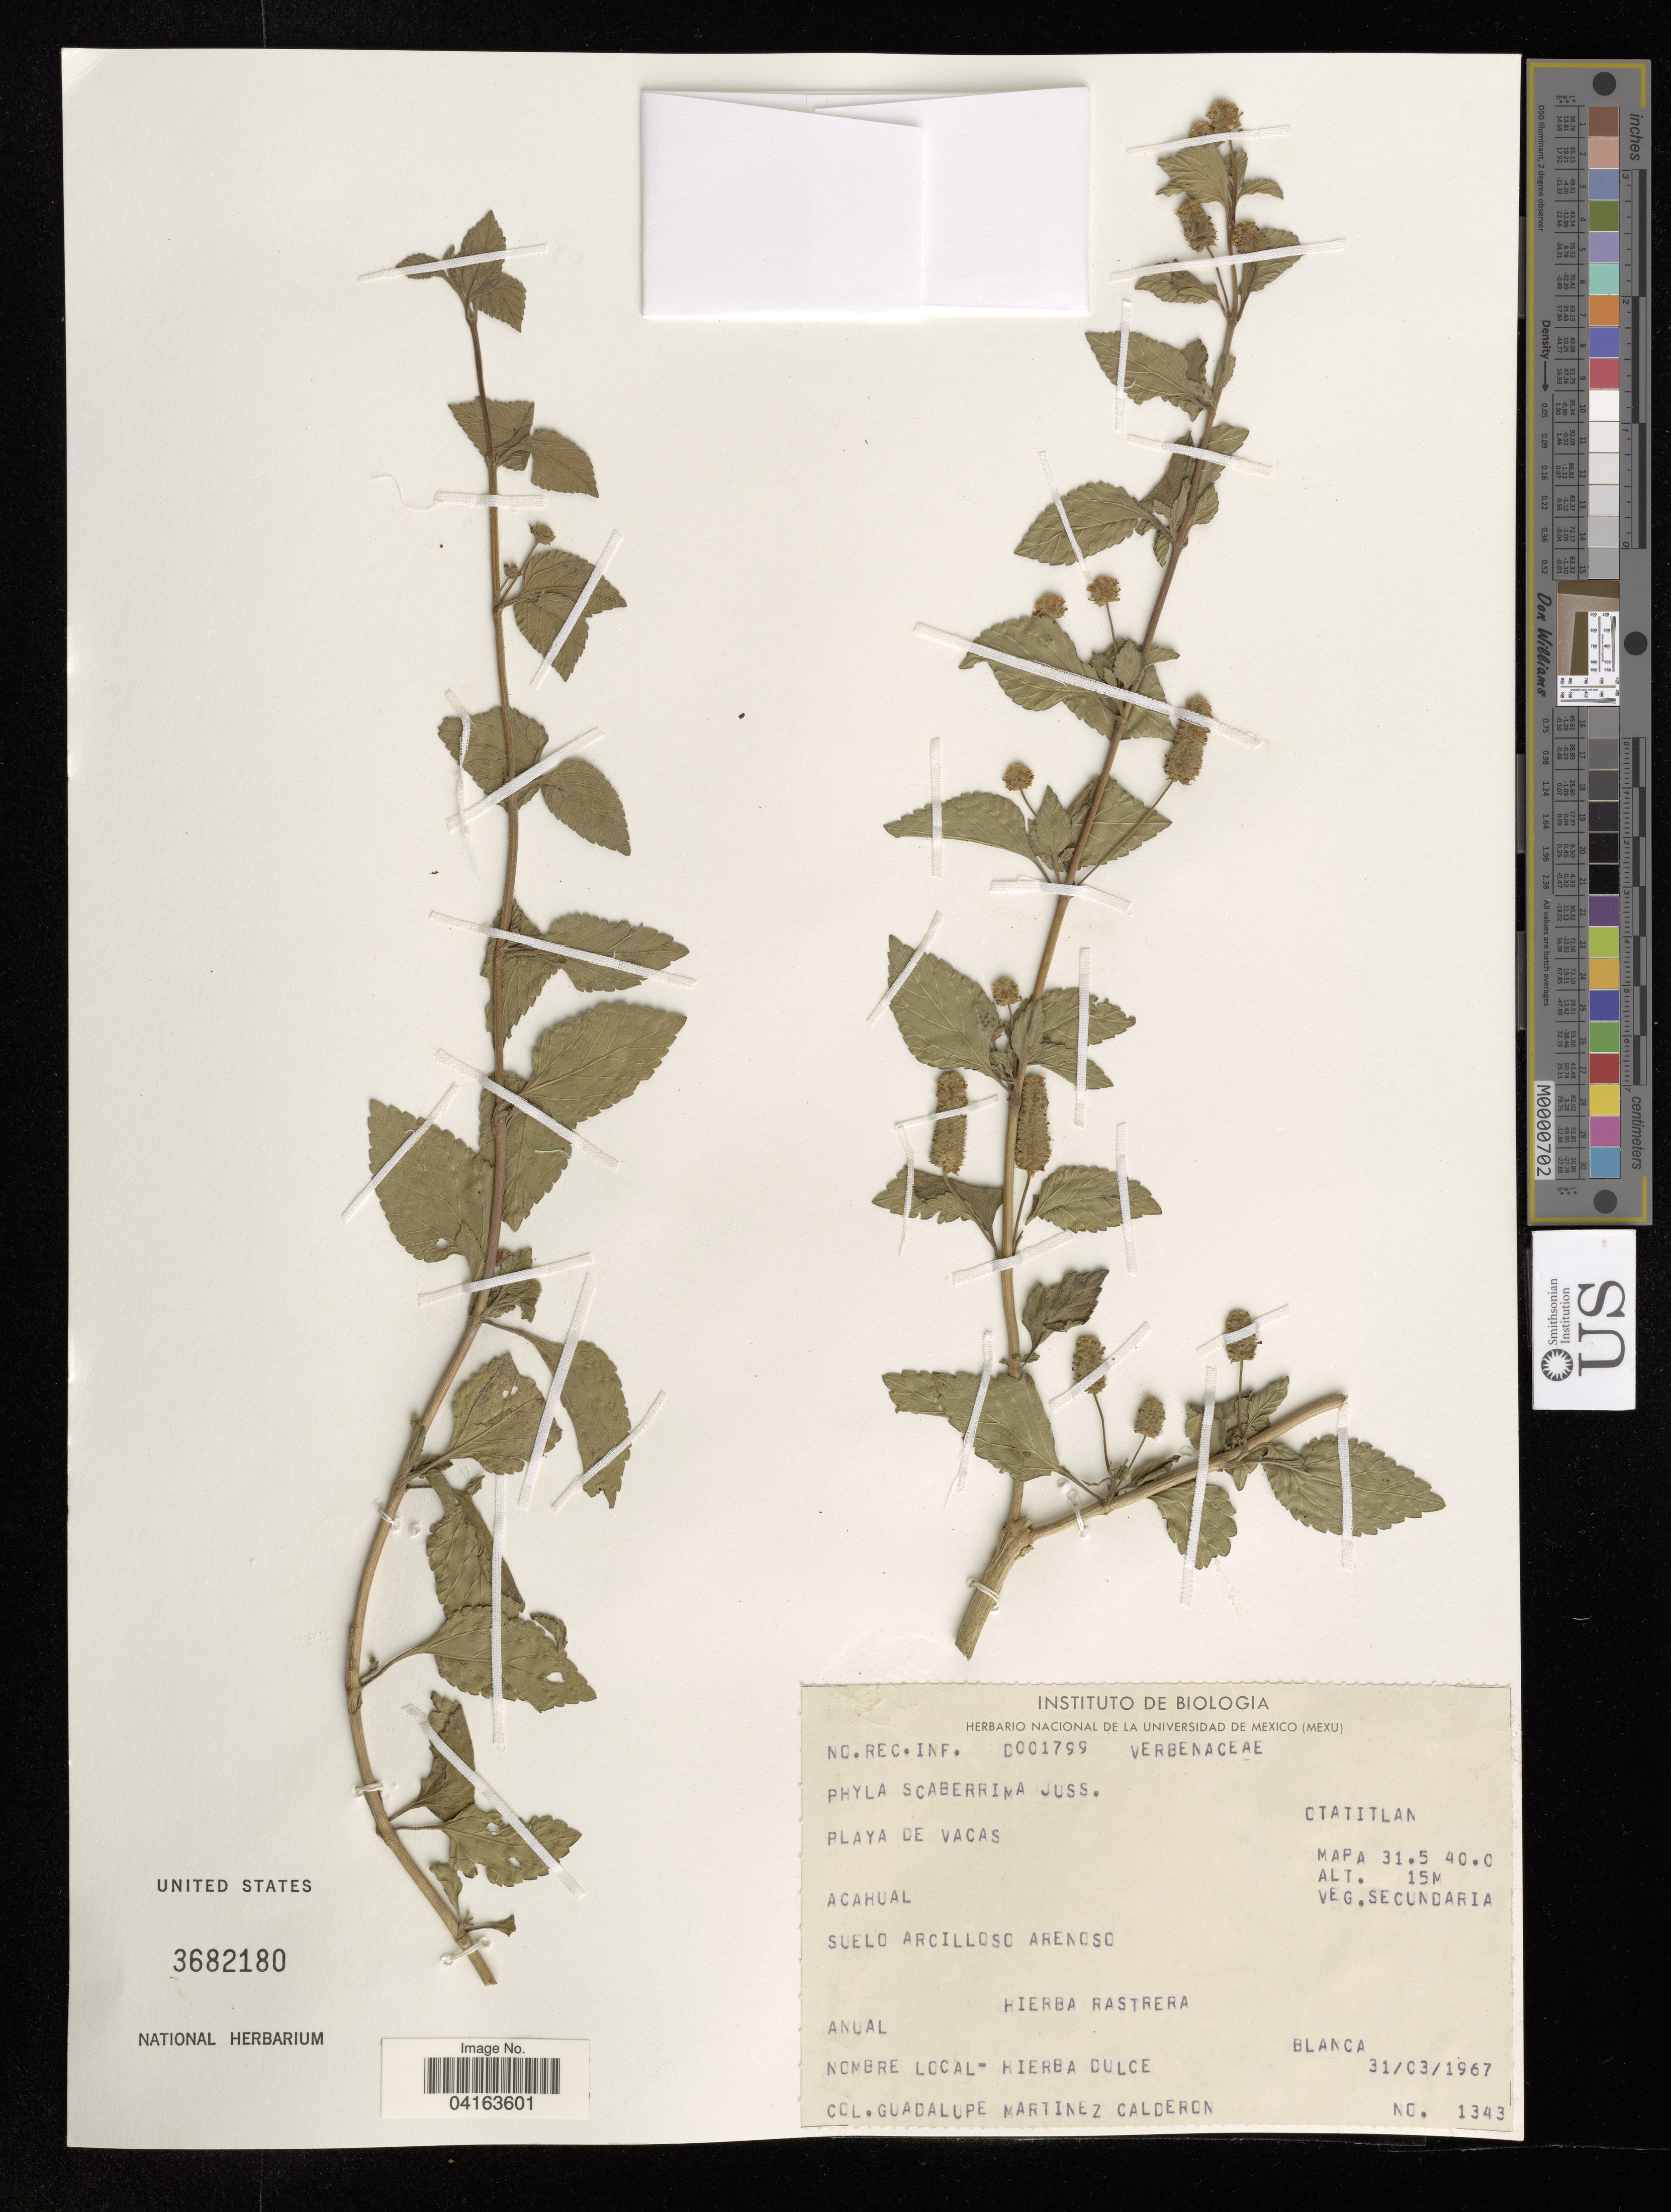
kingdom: Plantae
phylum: Tracheophyta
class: Magnoliopsida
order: Lamiales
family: Verbenaceae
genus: Phyla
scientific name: Phyla scaberrima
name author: (Juss. ex Pers.) Moldenke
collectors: G. Martínez Calderón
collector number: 1343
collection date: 1967-03-31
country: Mexico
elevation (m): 15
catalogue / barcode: US 3682180